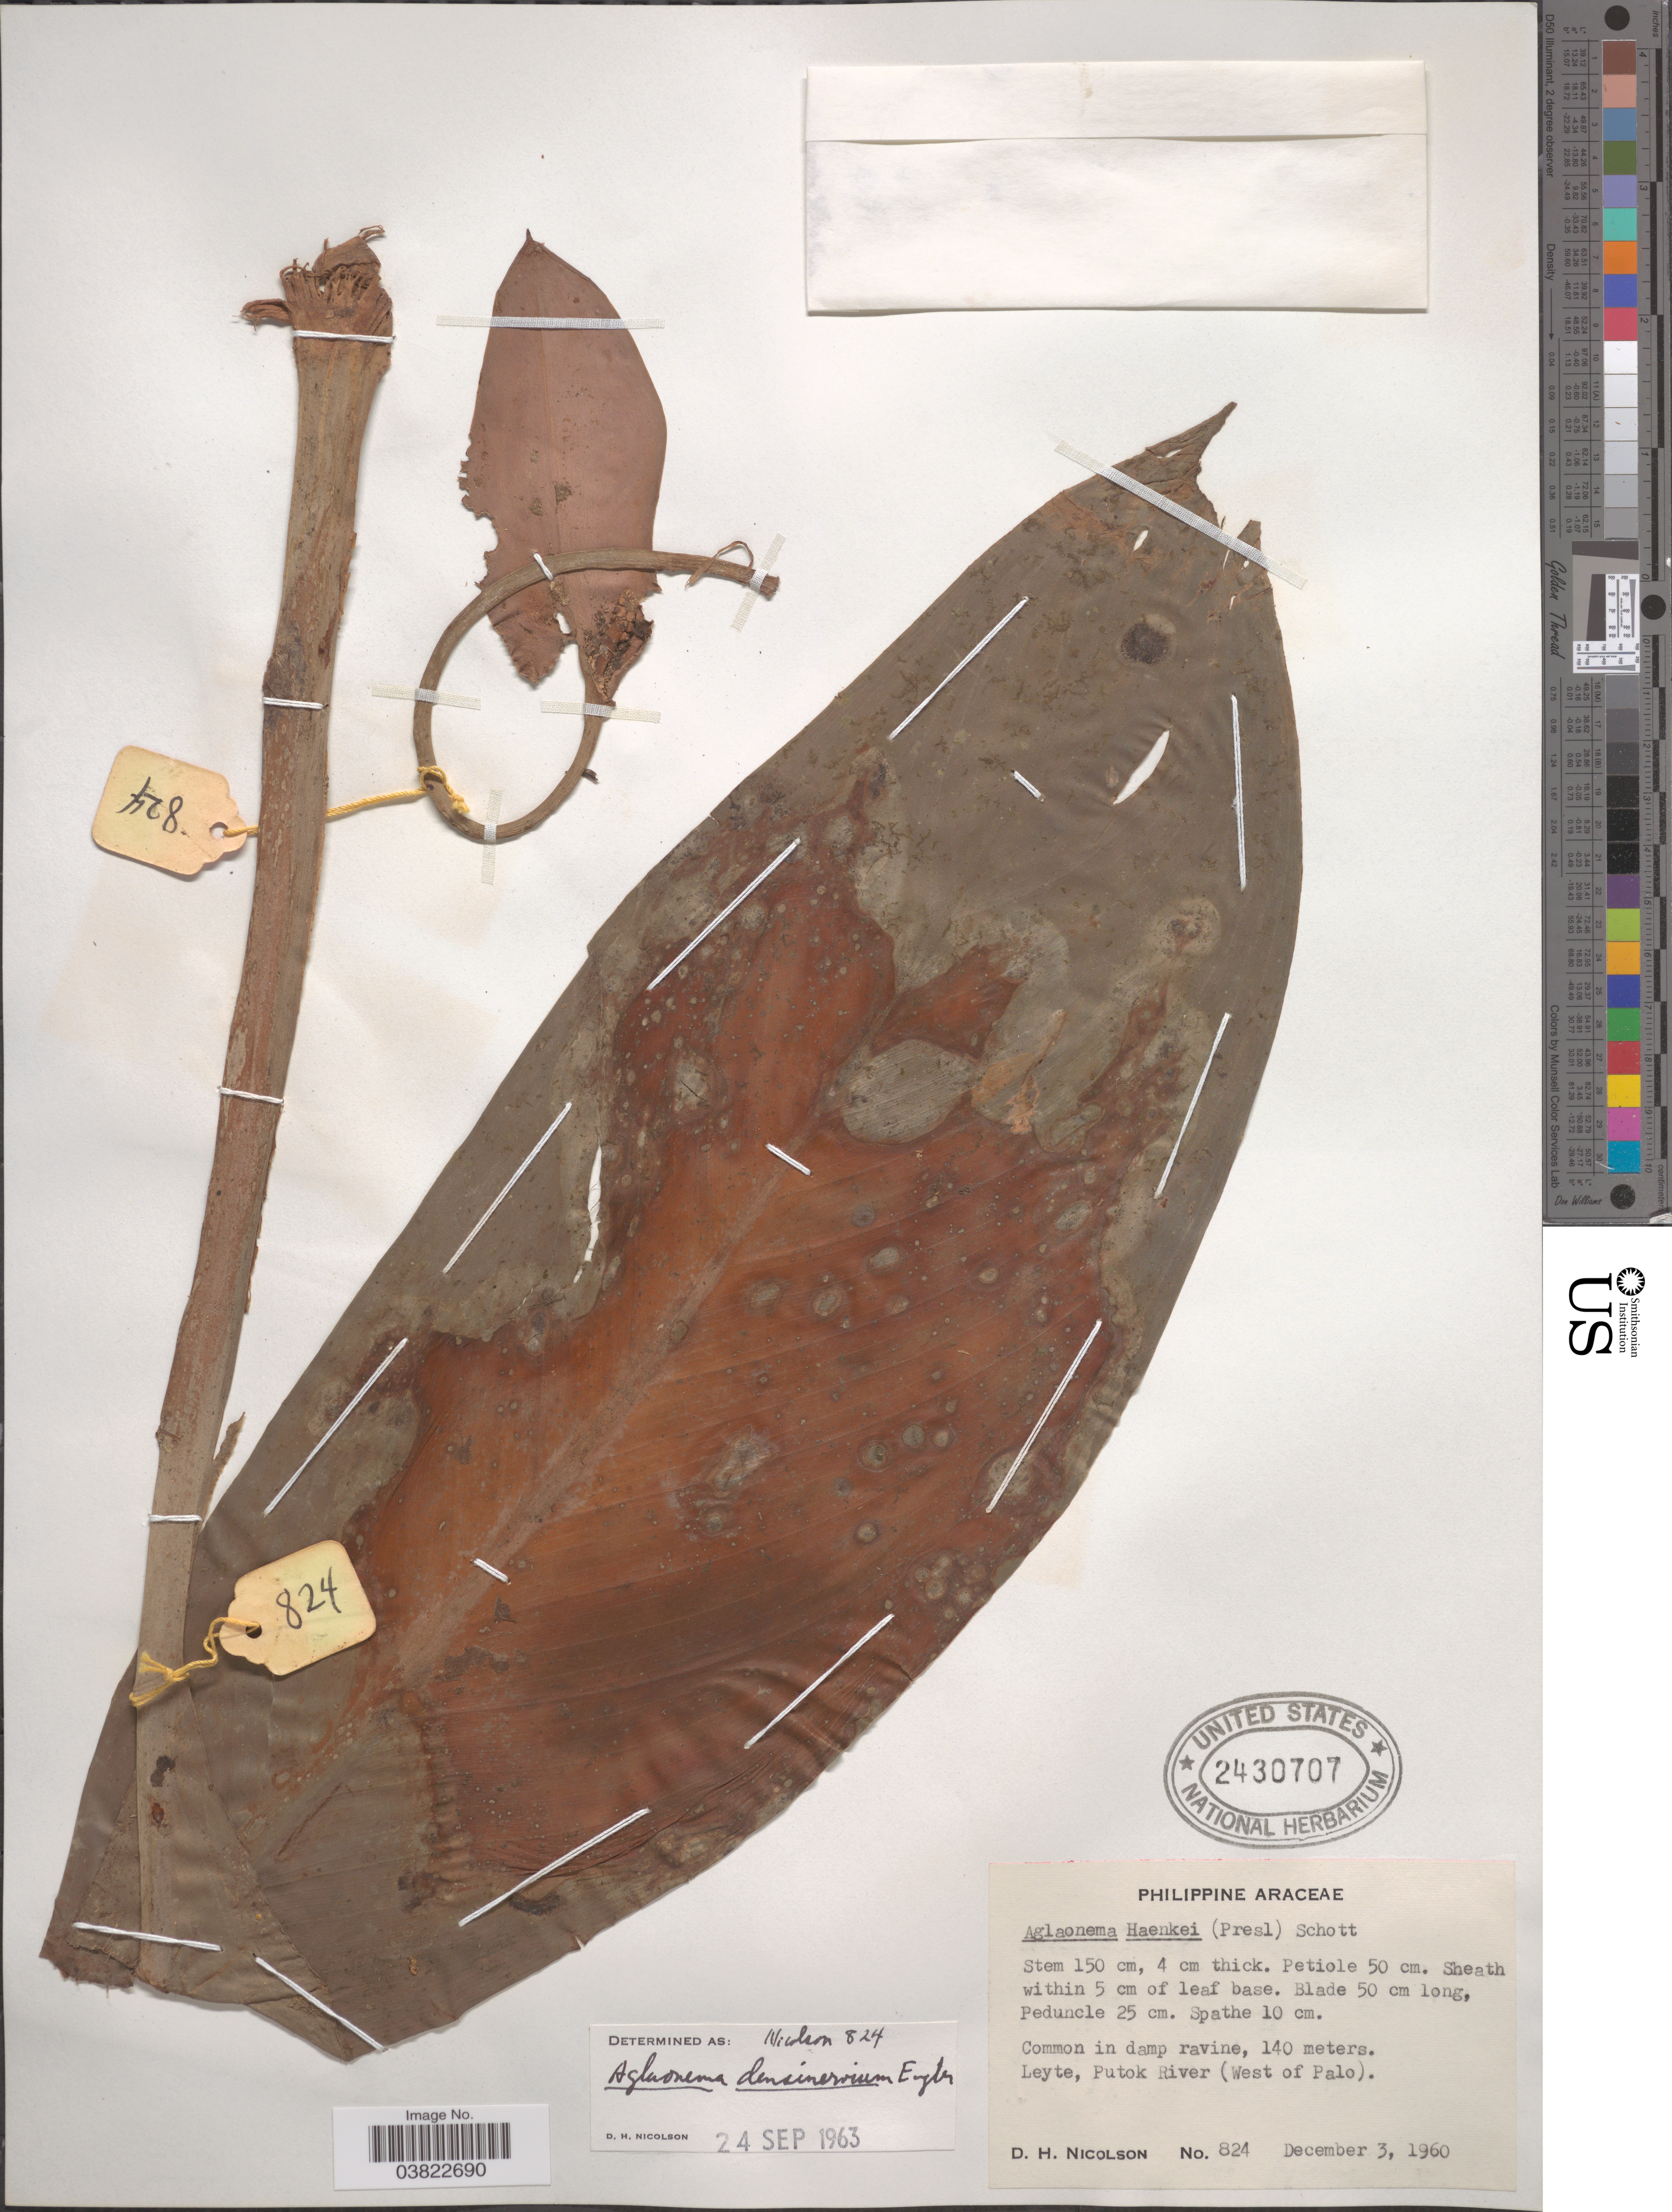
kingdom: Plantae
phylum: Tracheophyta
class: Liliopsida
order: Alismatales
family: Araceae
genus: Aglaonema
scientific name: Aglaonema densinervium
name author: Engl.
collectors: D. H. Nicolson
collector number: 824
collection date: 1960-12-03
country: Philippines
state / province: Eastern Visayas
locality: Leyte, Putok River (West of Palo).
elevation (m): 140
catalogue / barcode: US 2430707